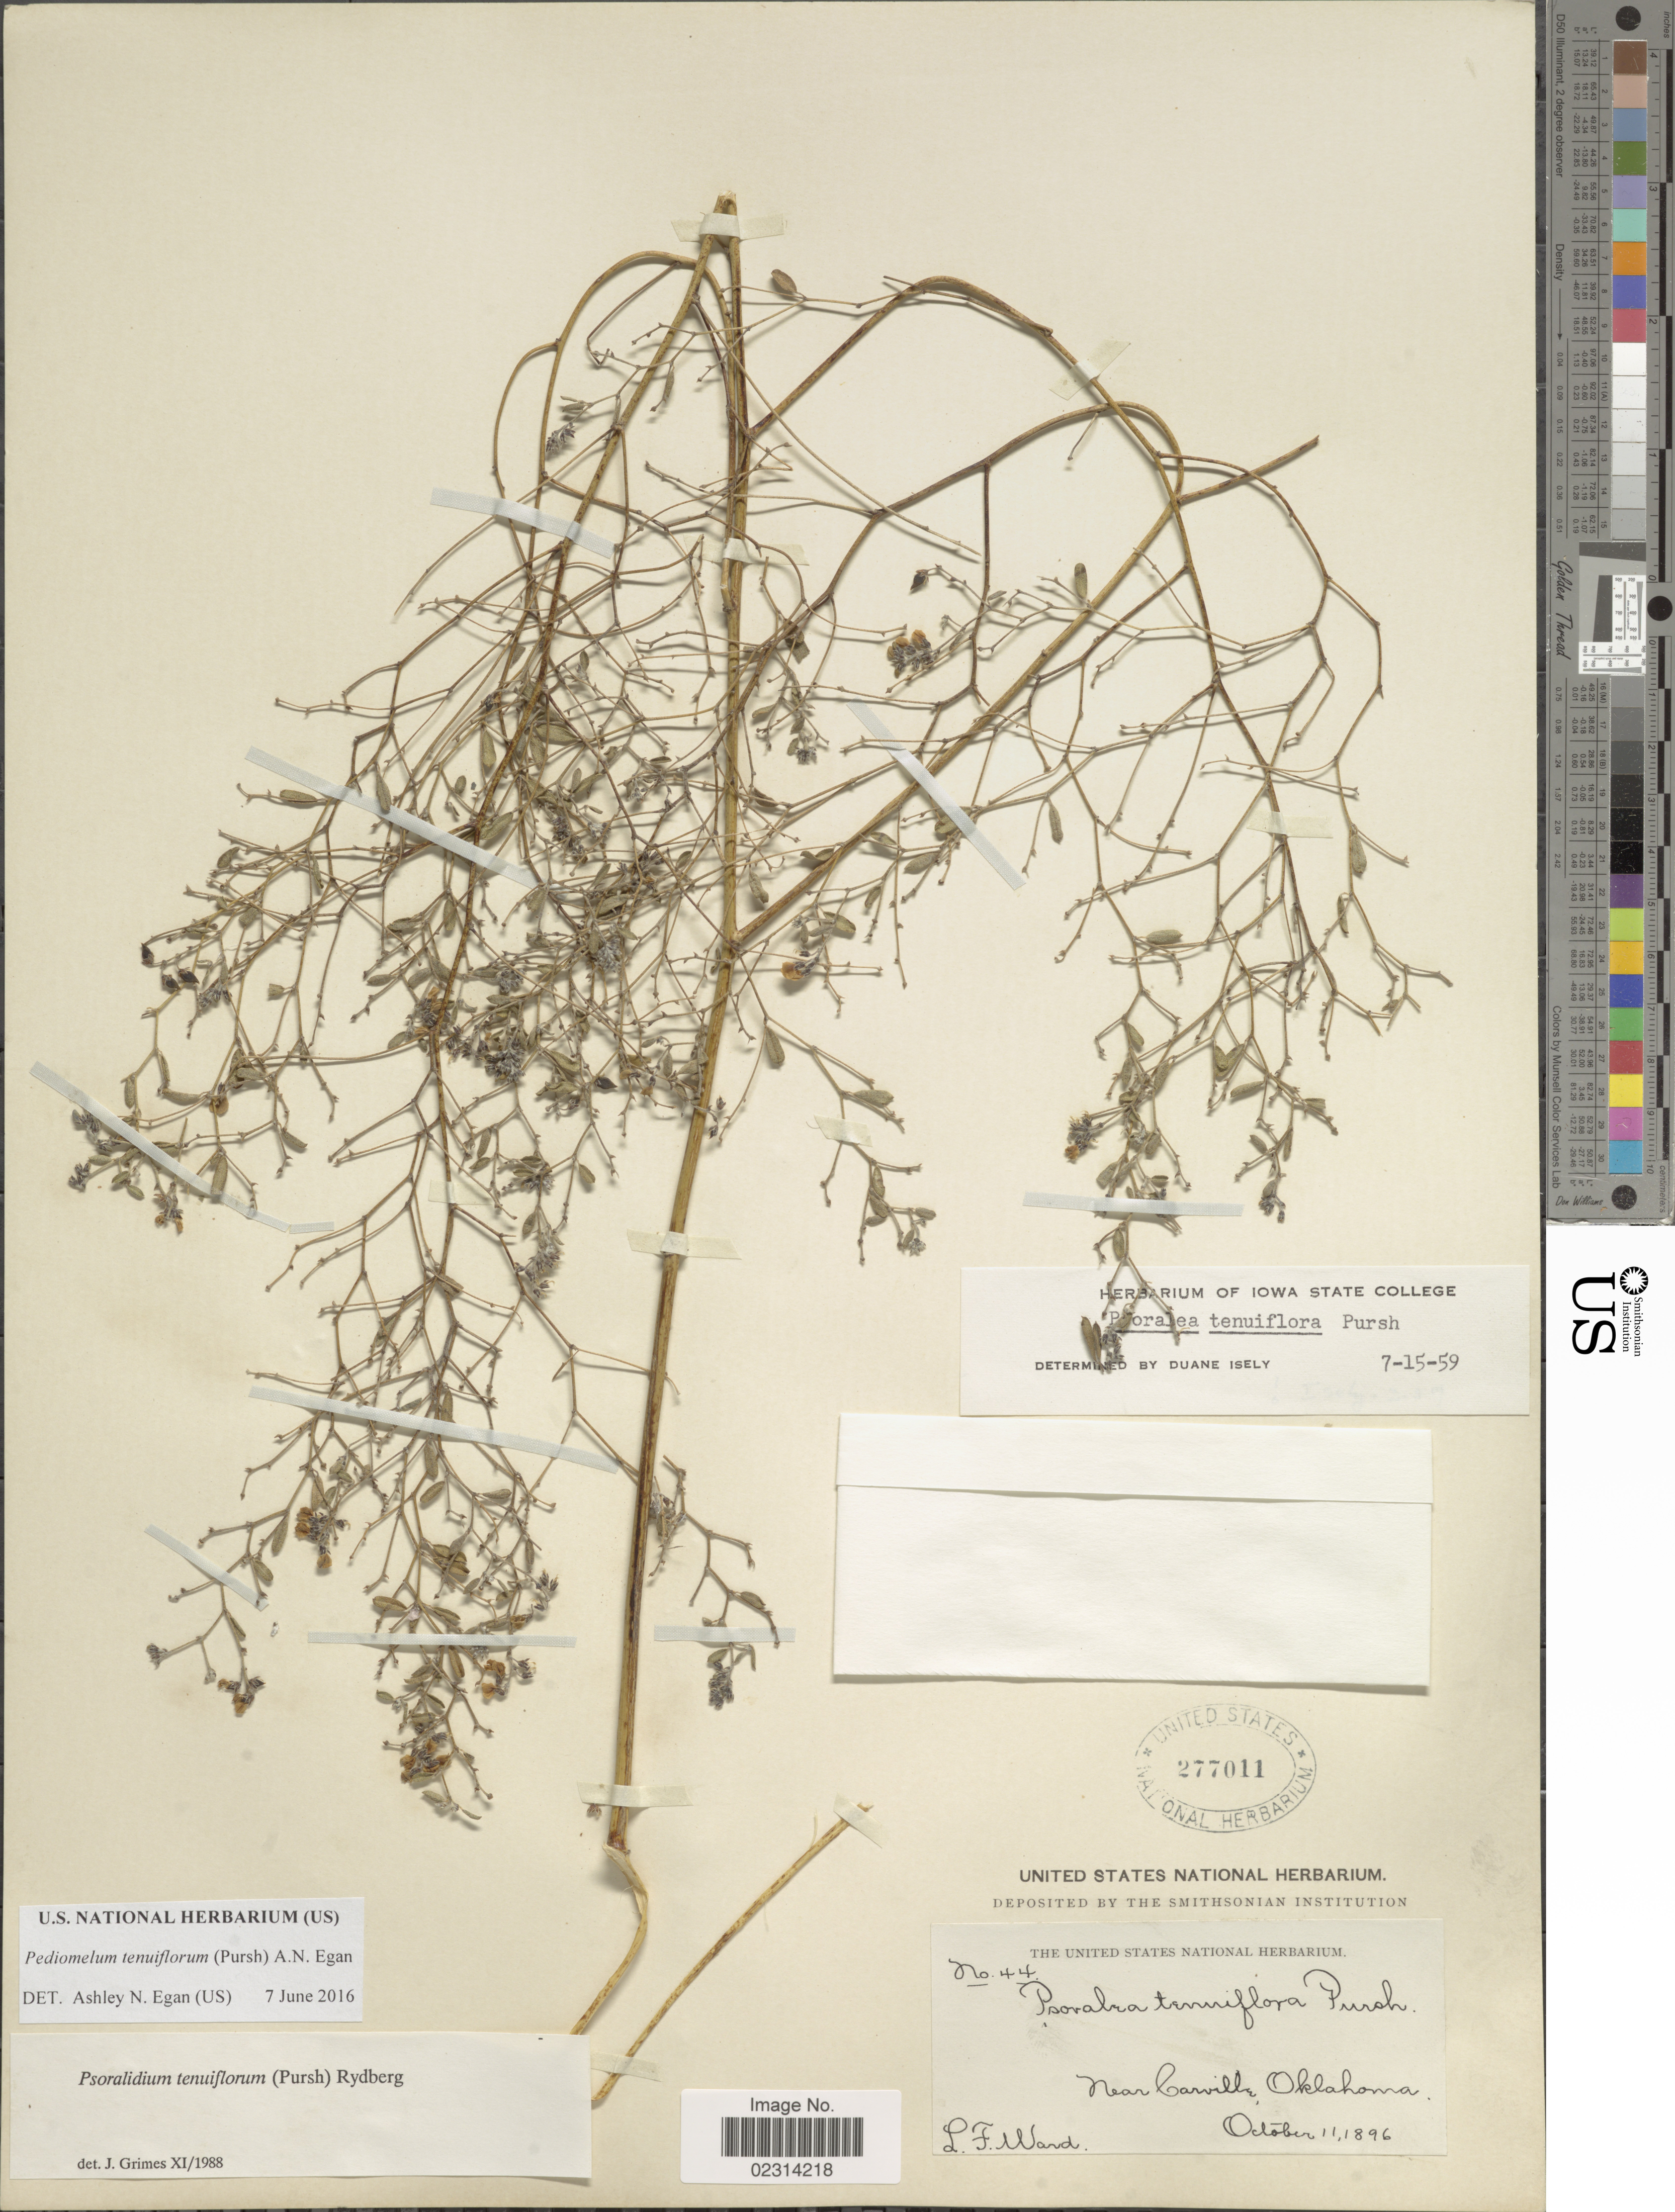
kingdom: Plantae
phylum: Tracheophyta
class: Magnoliopsida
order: Fabales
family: Fabaceae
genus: Psoralidium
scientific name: Psoralidium tenuiflorum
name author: (Pursh) Rydb.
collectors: L. Ward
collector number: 44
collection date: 1896-10-11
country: United States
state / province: Oklahoma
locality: Near Carville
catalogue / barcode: US 277011